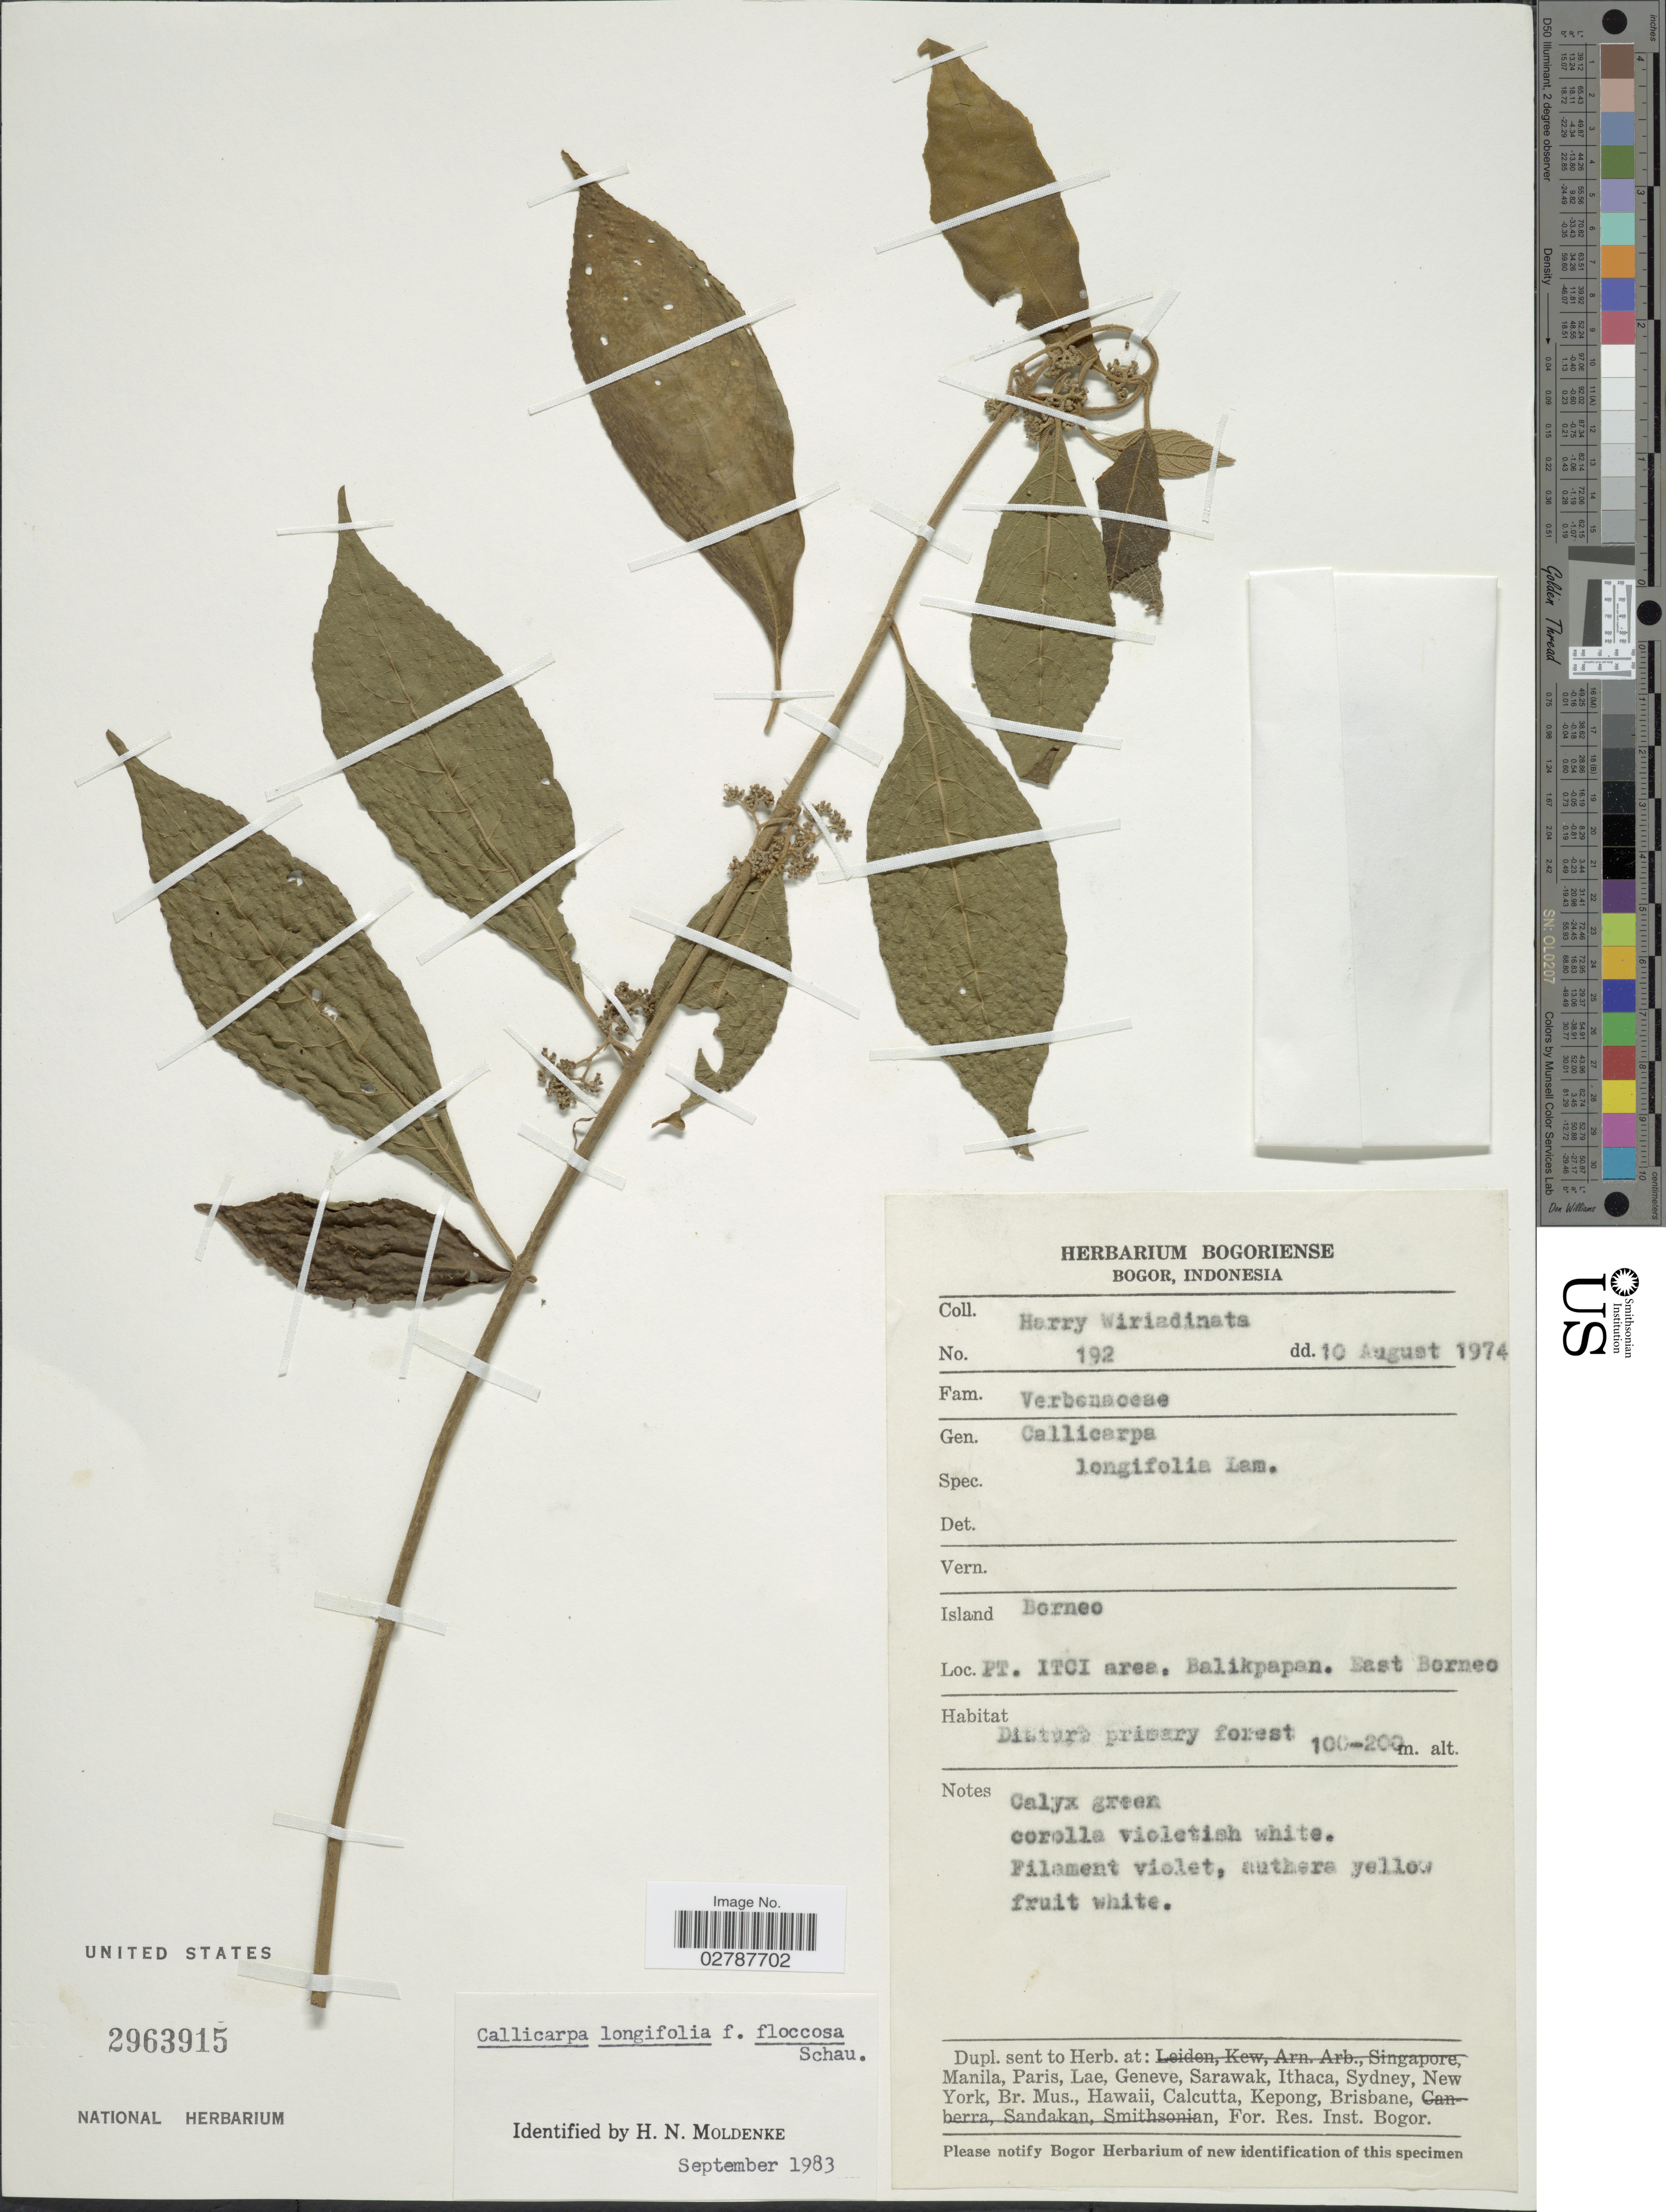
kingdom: Plantae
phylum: Tracheophyta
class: Magnoliopsida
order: Lamiales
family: Lamiaceae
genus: Callicarpa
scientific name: Callicarpa longifolia f. floccosa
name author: Schauer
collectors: H. Wiriadinata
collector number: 192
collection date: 1974-08-10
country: Indonesia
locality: Island Borneo. PT. ITCI area, Balikpapan. East Borneo.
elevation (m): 100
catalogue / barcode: US 2963915